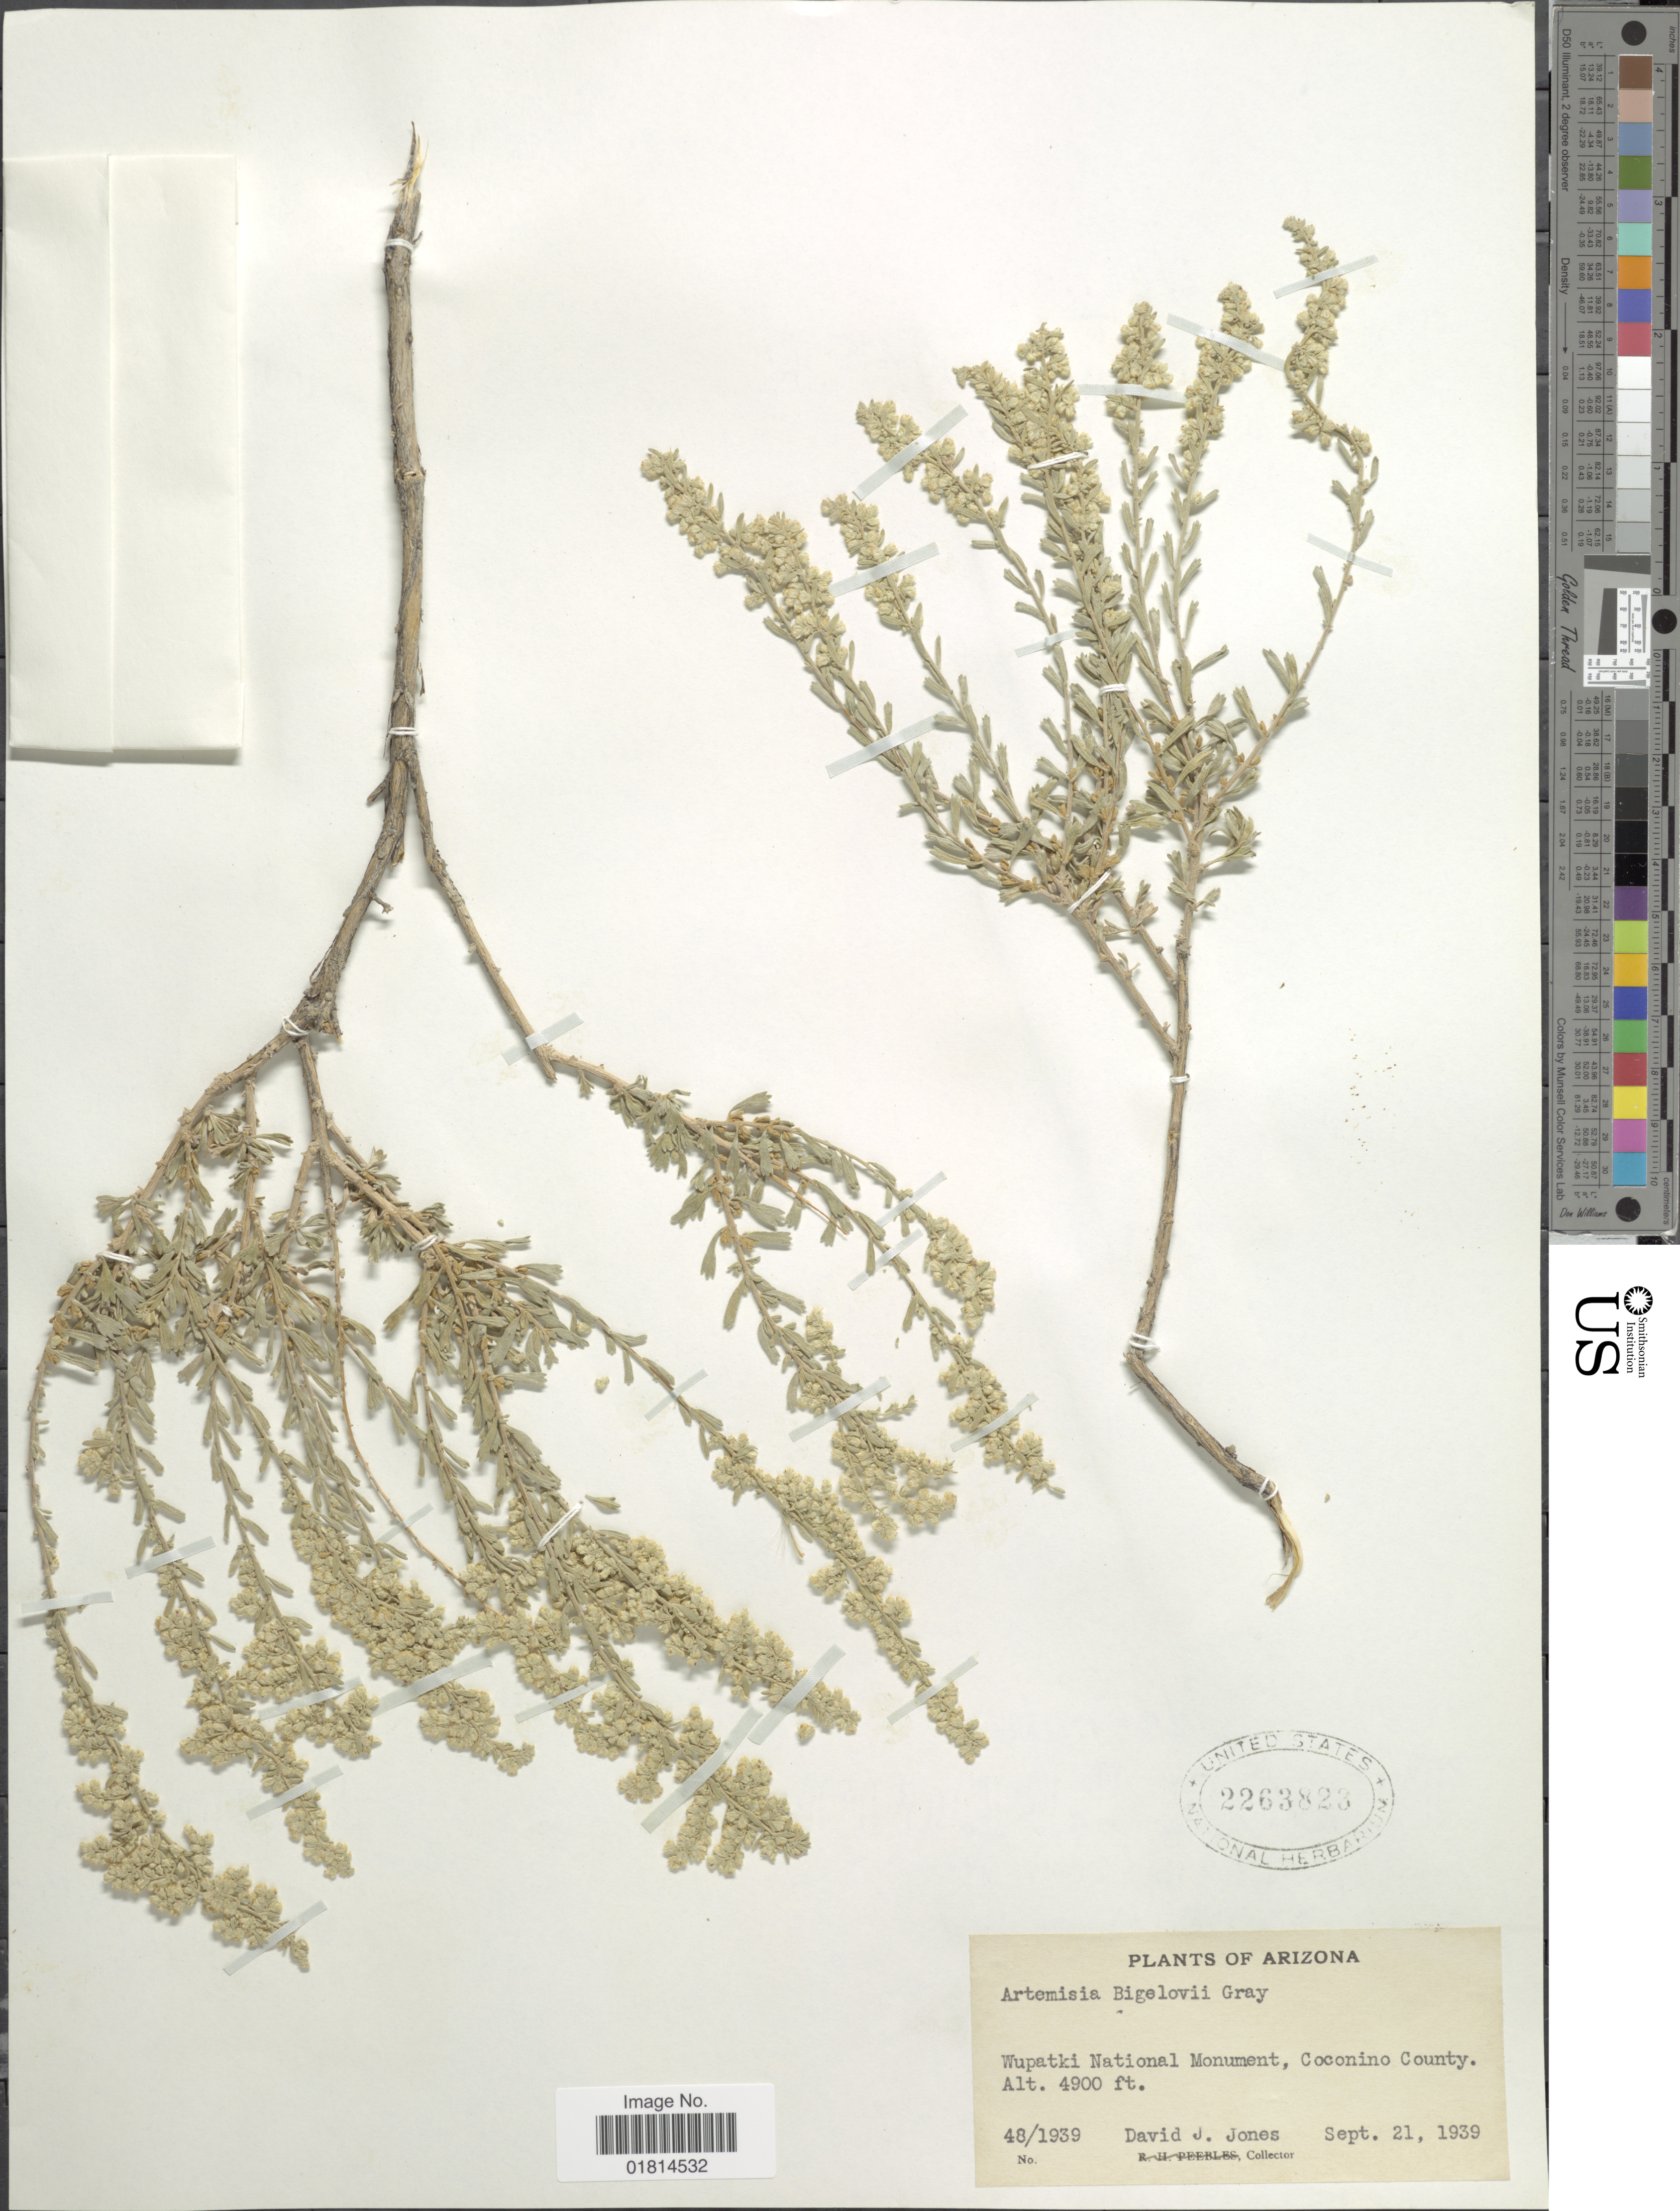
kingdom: Plantae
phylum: Tracheophyta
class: Magnoliopsida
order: Asterales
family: Asteraceae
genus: Artemisia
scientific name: Artemisia bigelovii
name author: A. Gray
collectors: D. Jones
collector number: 48/1939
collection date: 1939-09-21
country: United States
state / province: Arizona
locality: Wupatki National Monument, Coconino County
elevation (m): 1494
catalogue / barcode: US 2263823